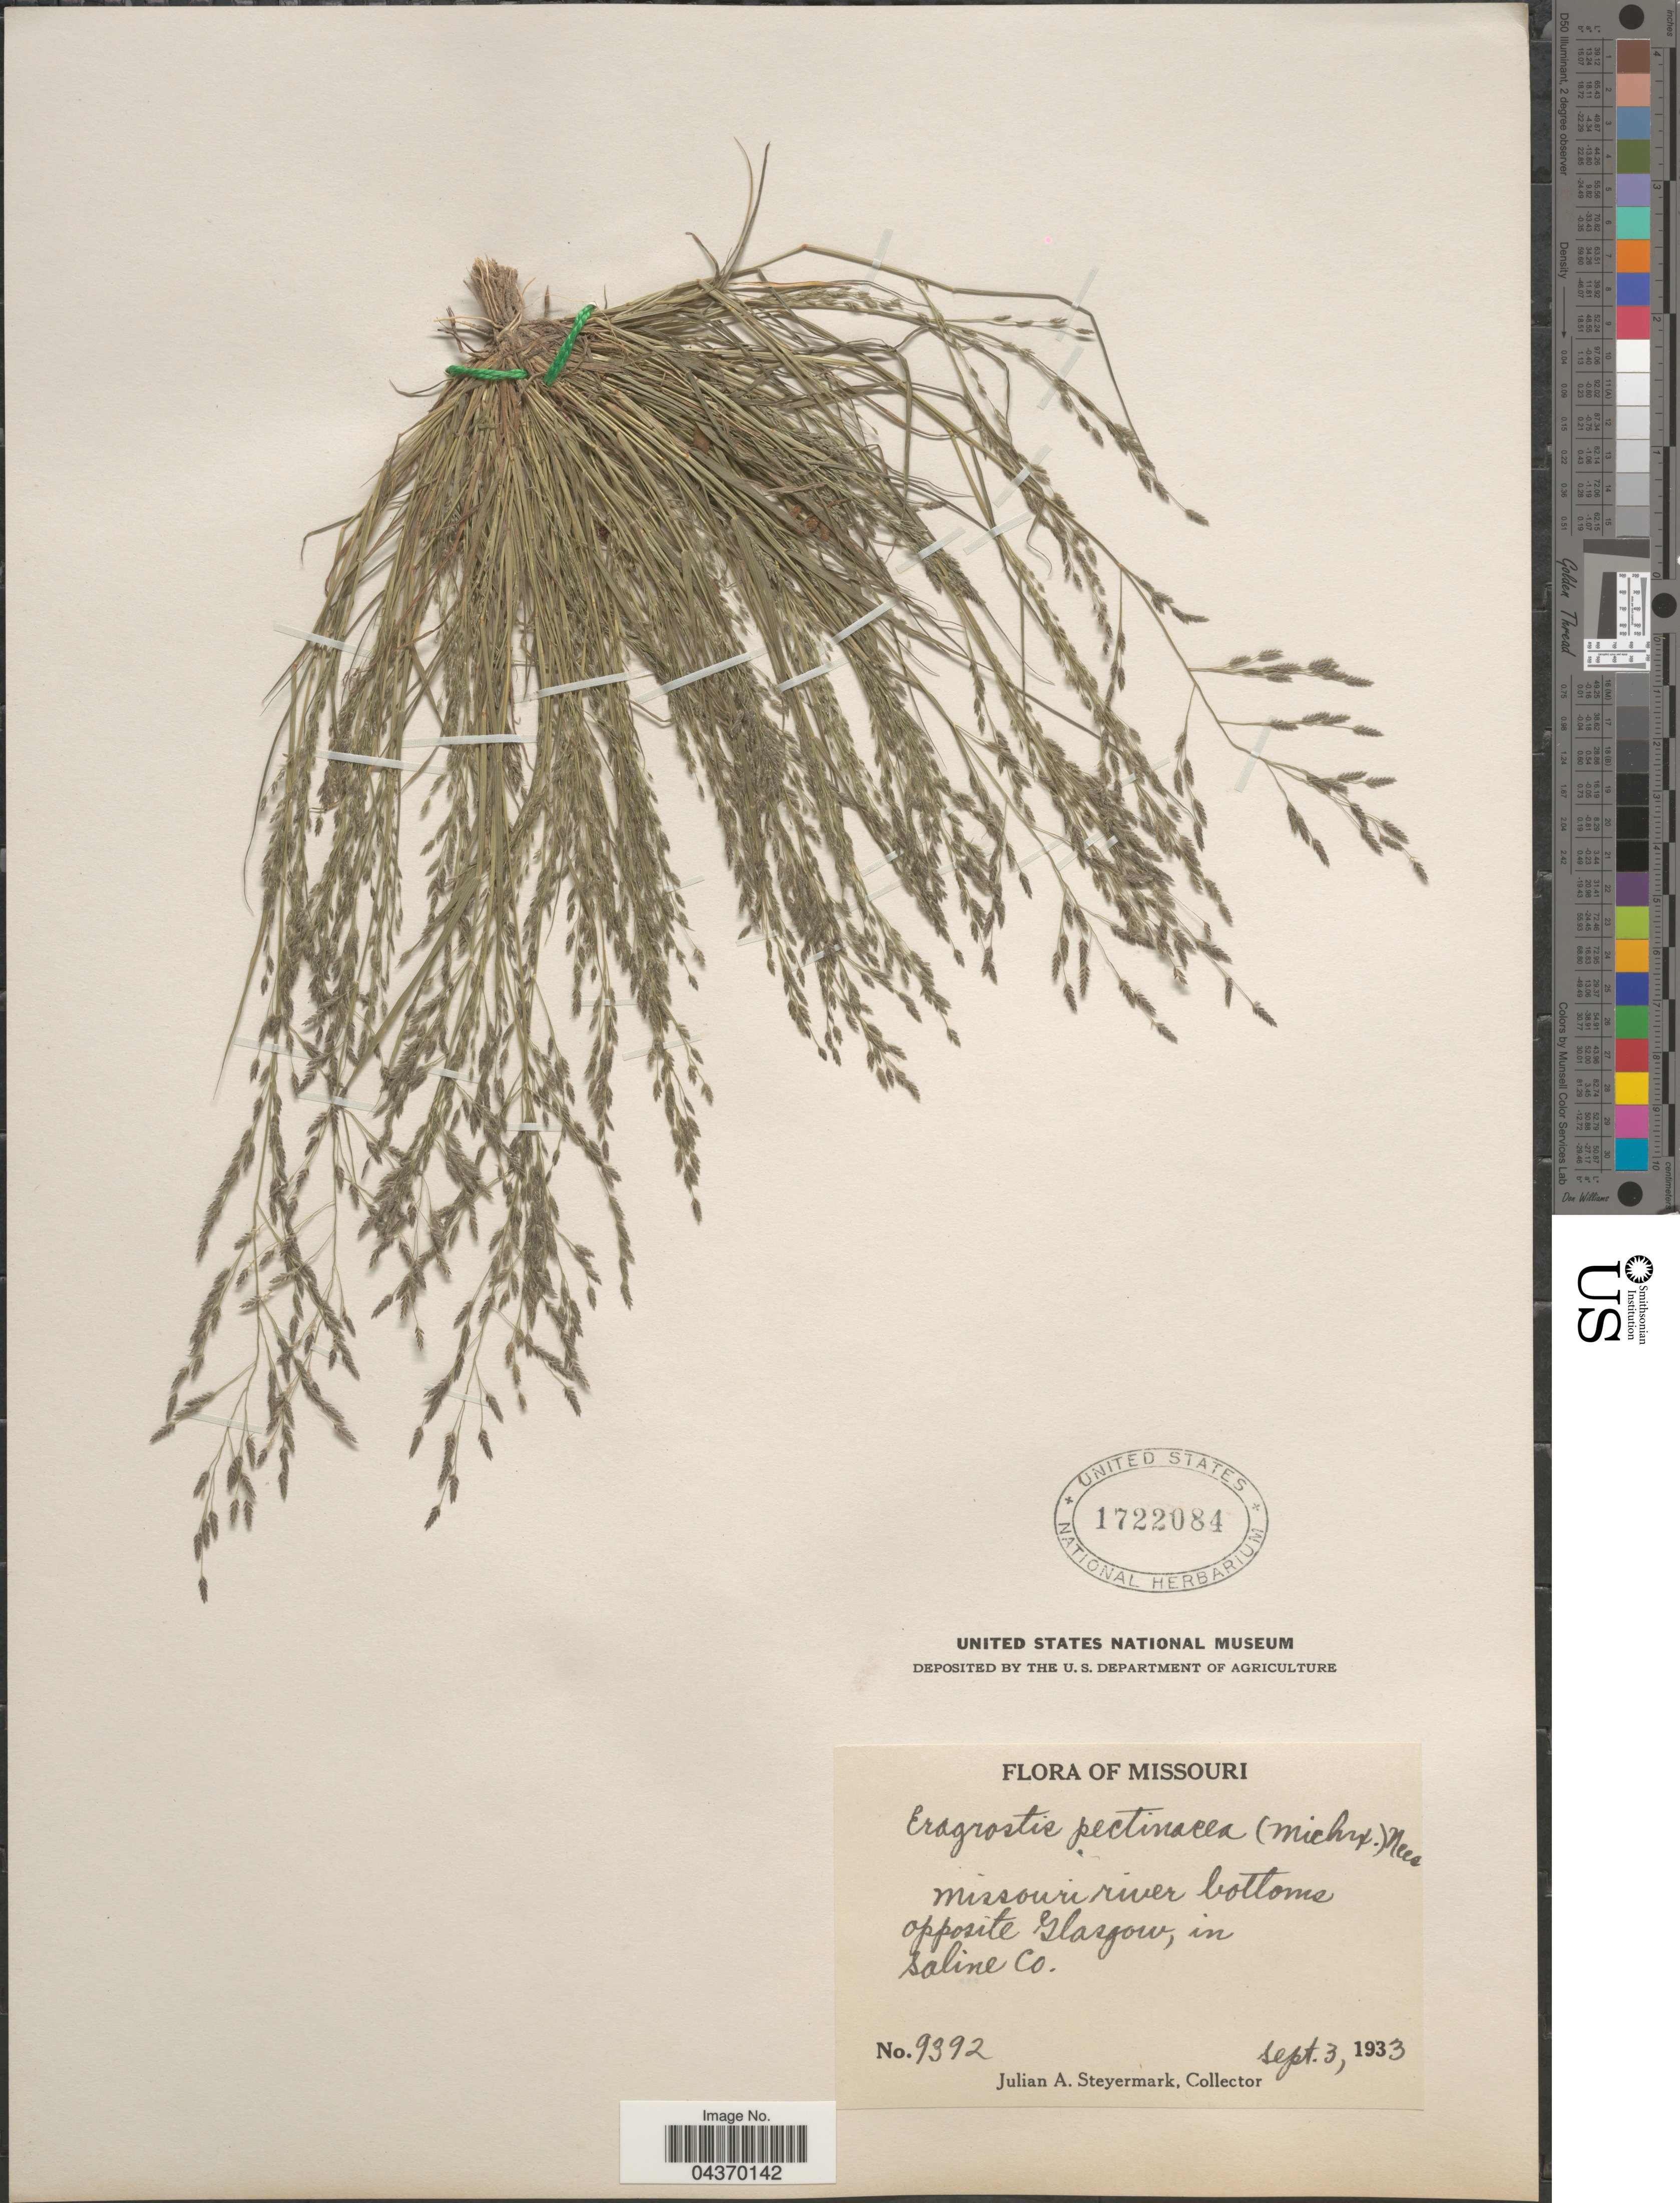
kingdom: Plantae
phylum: Tracheophyta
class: Liliopsida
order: Poales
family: Poaceae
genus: Eragrostis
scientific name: Eragrostis pectinacea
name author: (Michx.) Nees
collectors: J. Steyermark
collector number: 9392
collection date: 1933-09-03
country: United States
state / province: Missouri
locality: Missouri river bottoms opposite Glasgow, in Saline Co.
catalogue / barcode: US 1722084